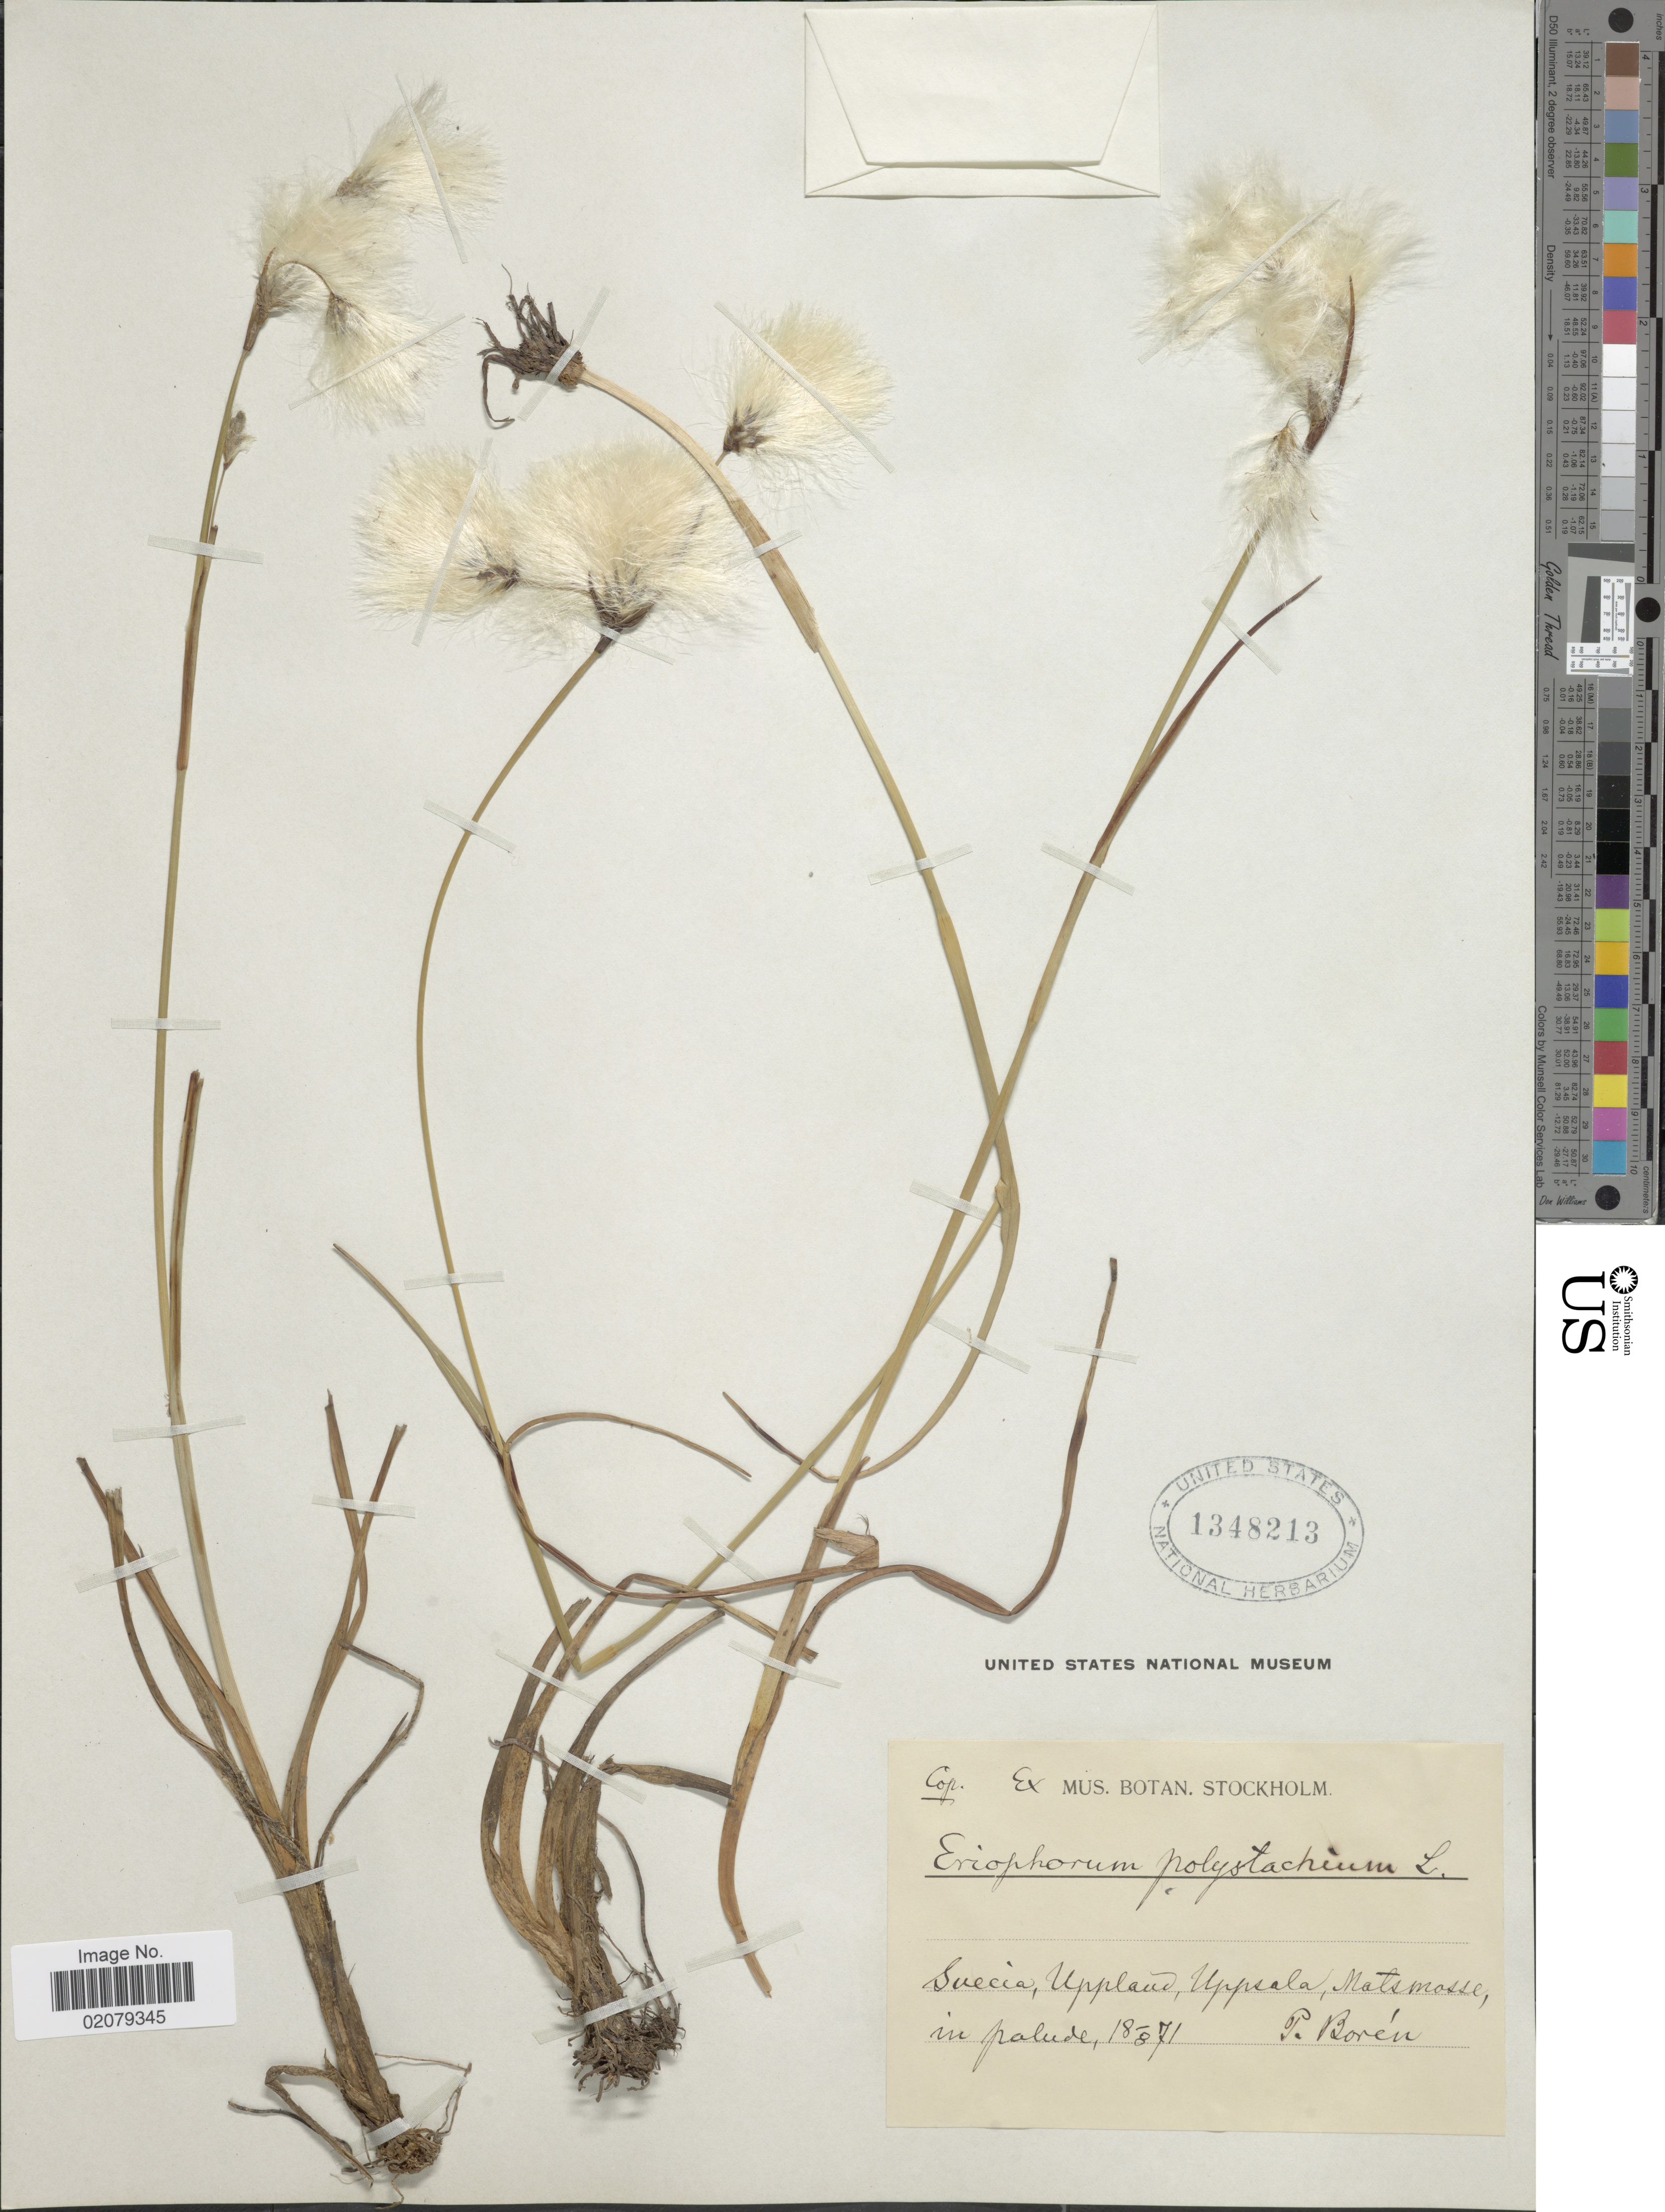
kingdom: Plantae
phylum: Tracheophyta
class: Liliopsida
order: Poales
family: Cyperaceae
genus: Eriophorum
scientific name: Eriophorum angustifolium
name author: Honck.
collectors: P. Borén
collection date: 1871-08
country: Sweden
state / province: Uppsala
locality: Suecia, Uppland, Uppsala, Matsmosse, in palude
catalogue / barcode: US 1348213